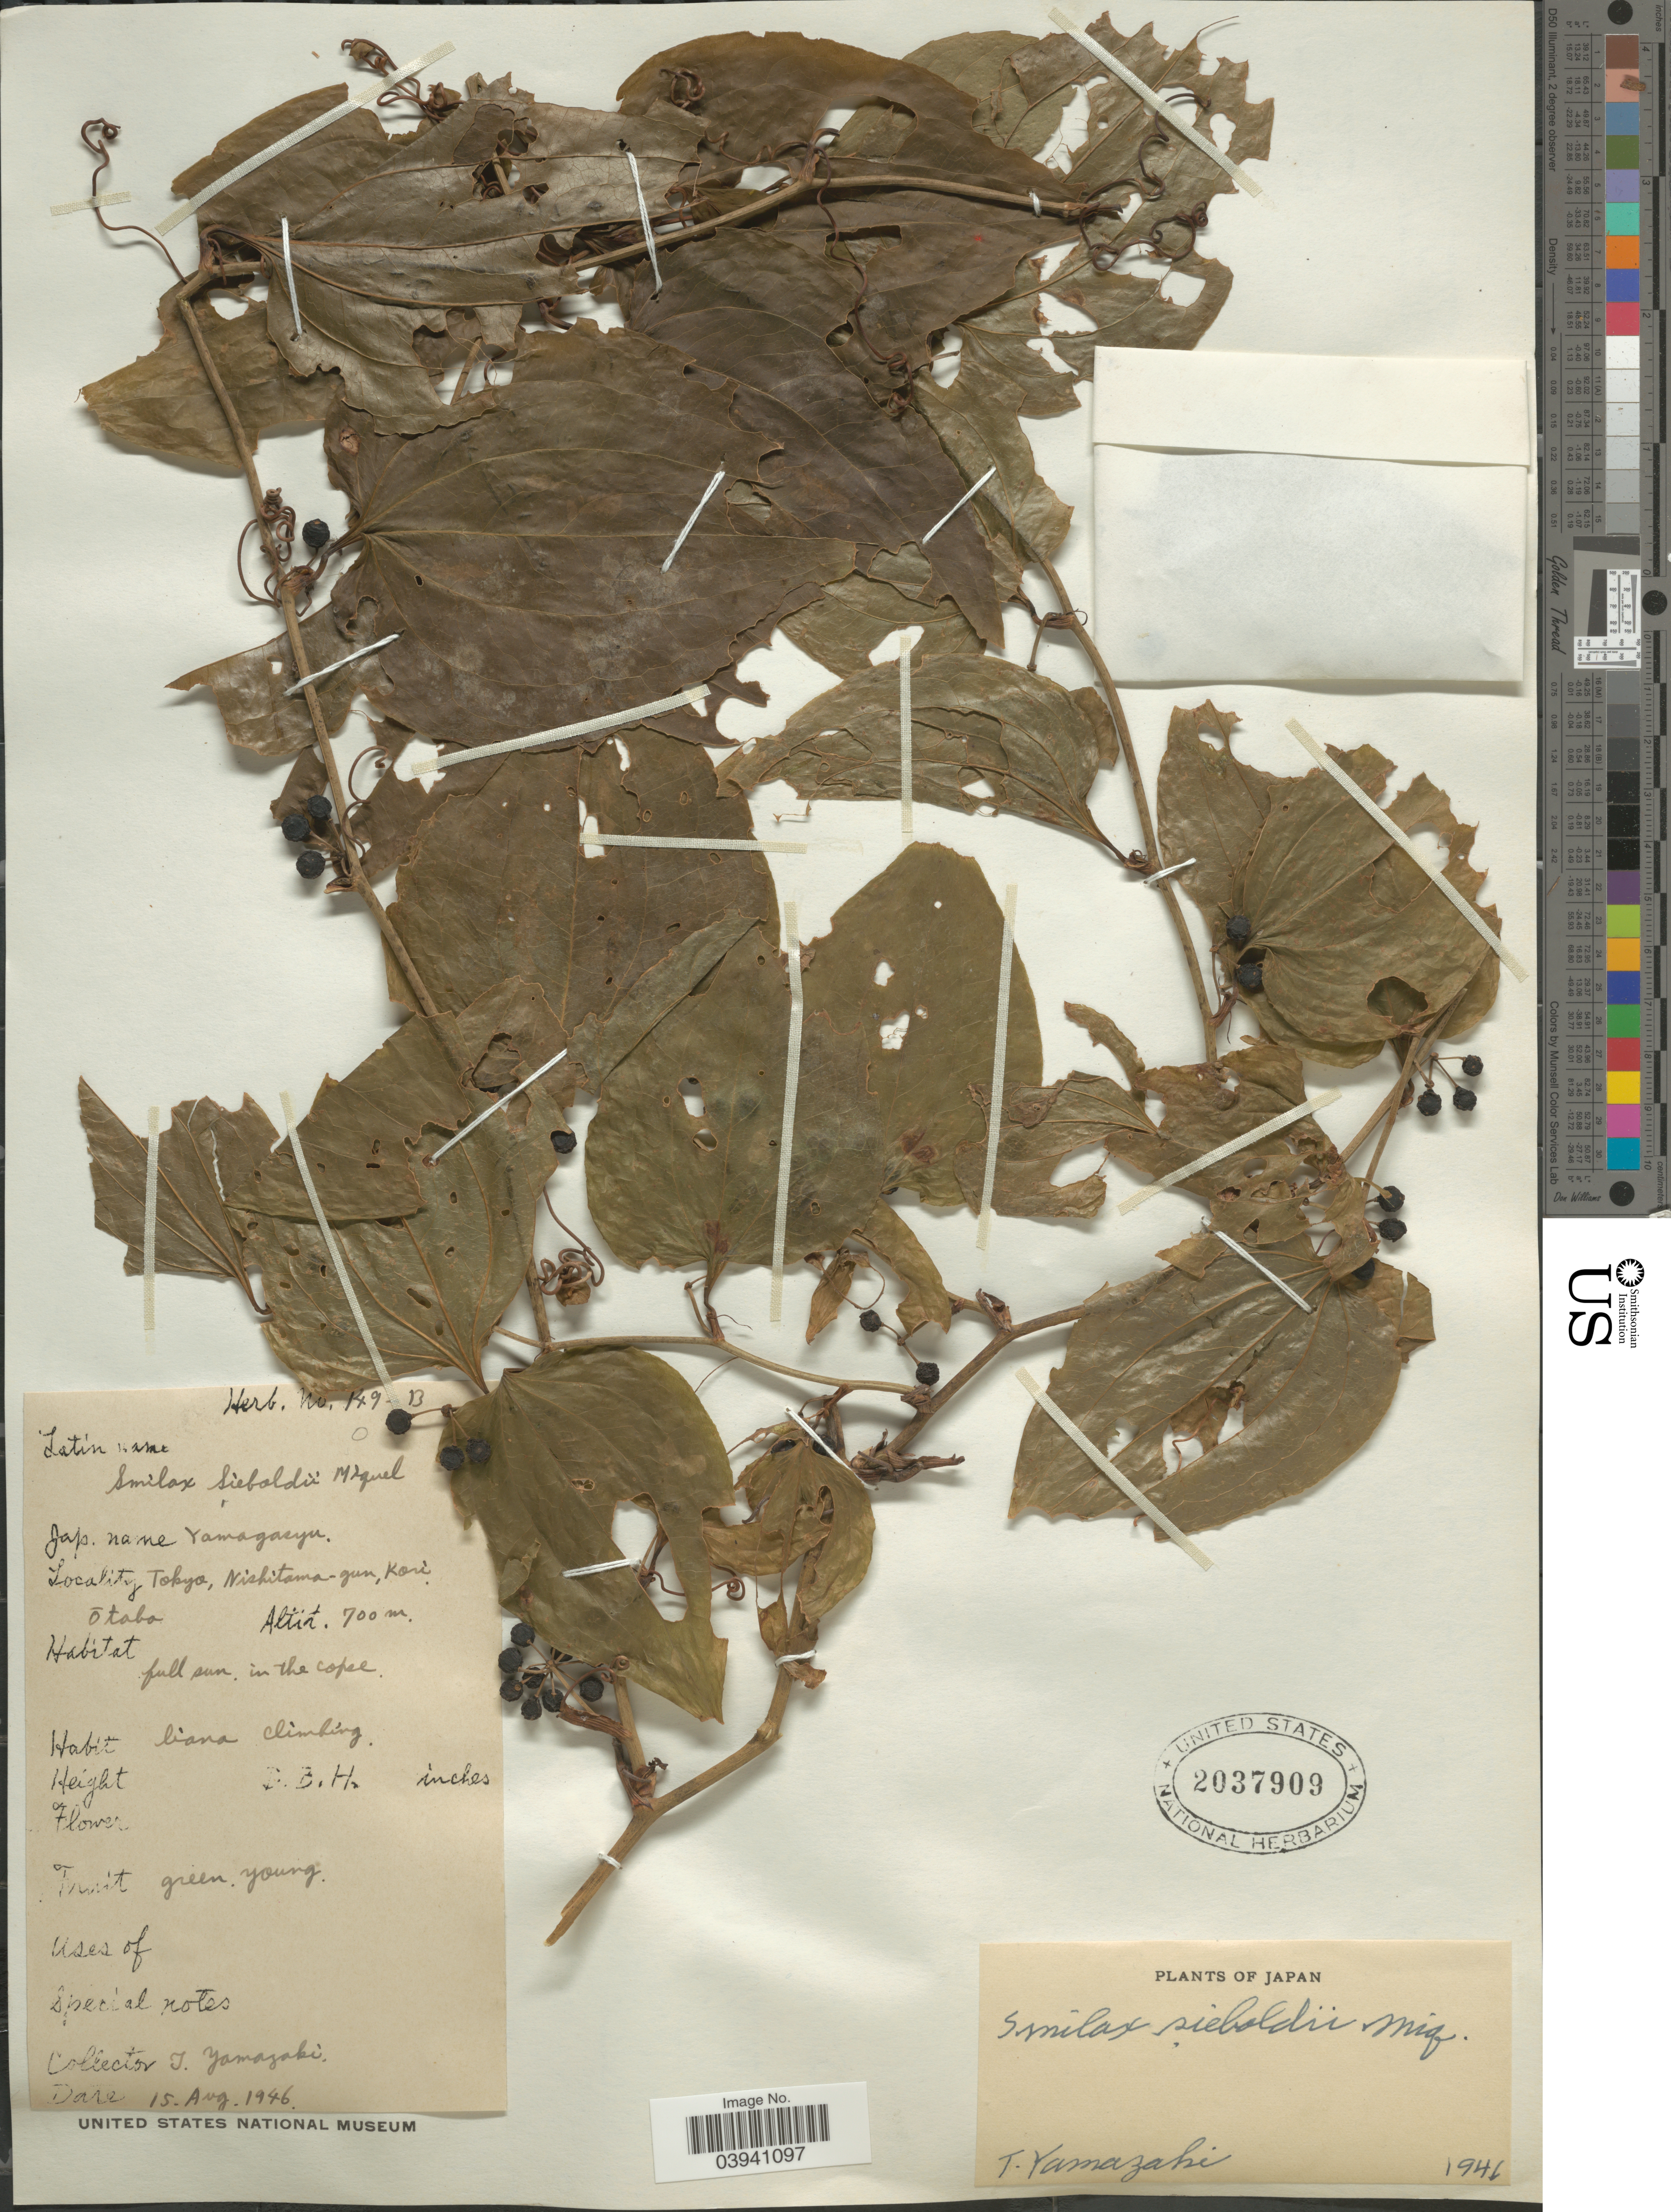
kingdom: Plantae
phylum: Tracheophyta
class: Liliopsida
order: Liliales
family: Smilacaceae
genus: Smilax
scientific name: Smilax sieboldii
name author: Miq.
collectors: T. Yamazaki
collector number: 149-B*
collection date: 1946-08-15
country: Japan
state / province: Tokyo, Federal City of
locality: Tokyo, Nishitama-gun, Kori Ōtabo.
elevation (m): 700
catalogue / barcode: US 2037909